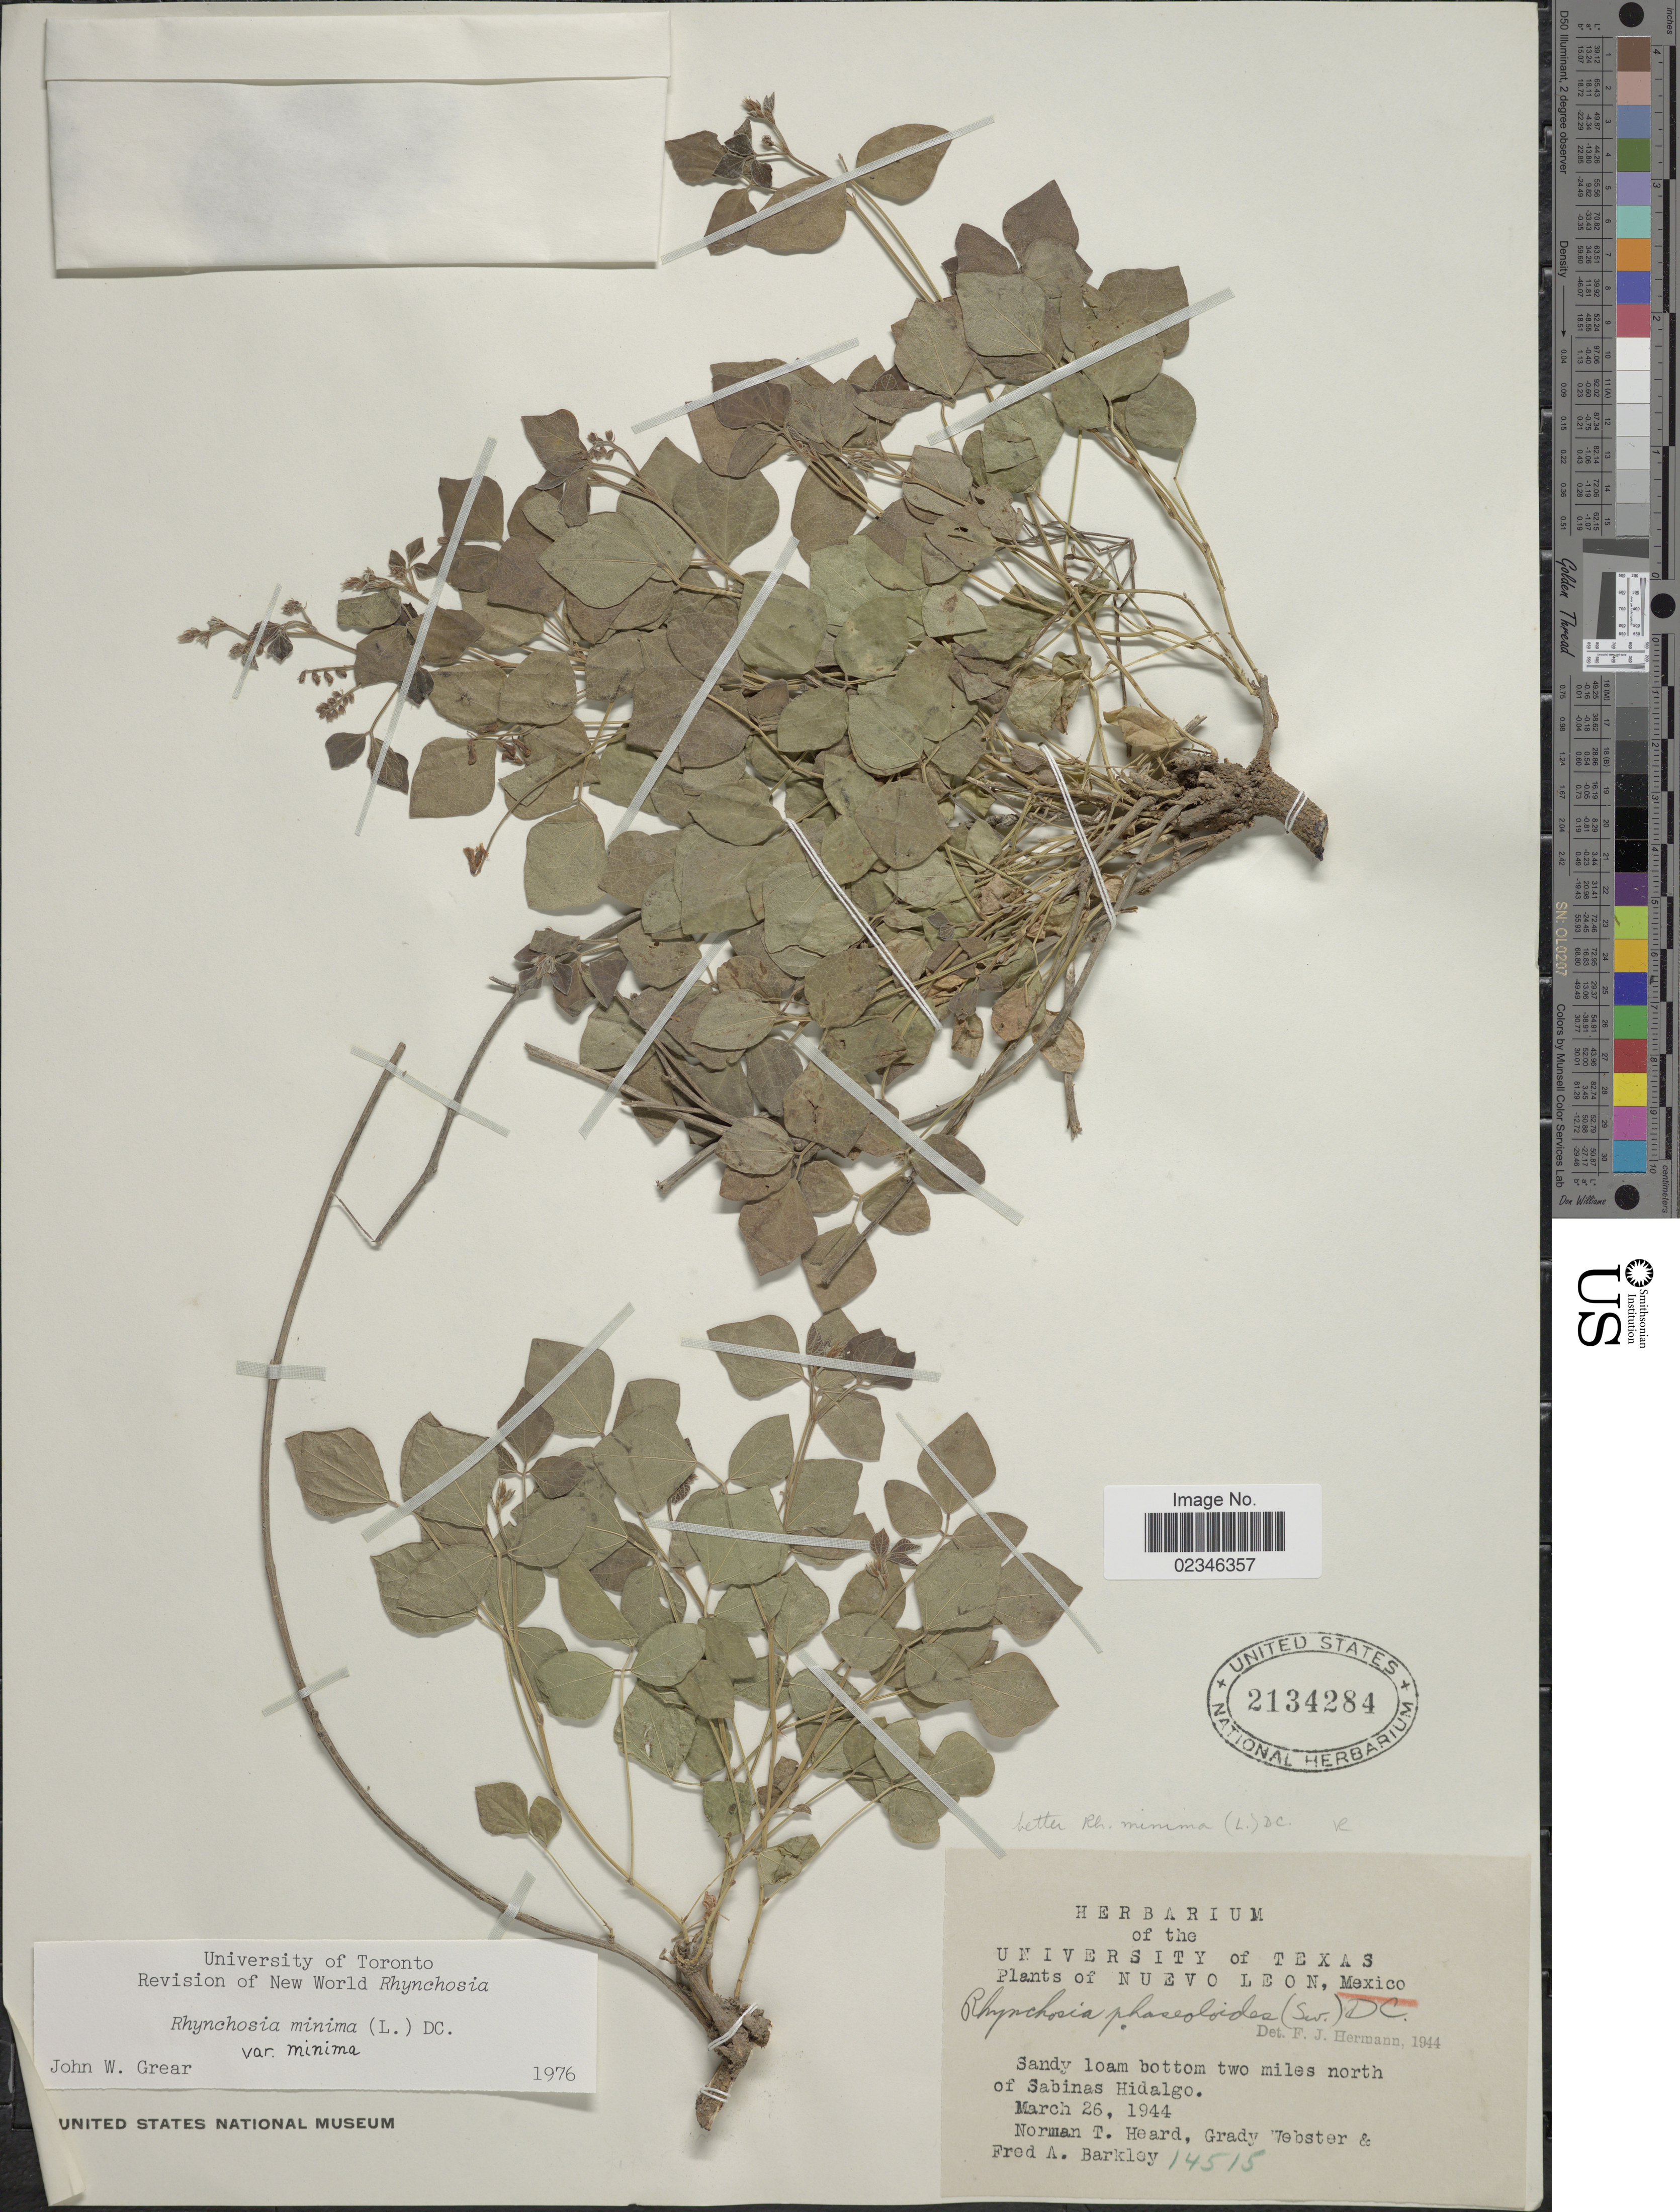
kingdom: Plantae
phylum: Tracheophyta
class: Magnoliopsida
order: Fabales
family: Fabaceae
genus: Rhynchosia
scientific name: Rhynchosia minima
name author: (L.) DC.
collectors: N. Heard, G. L. Webster & F. A. Barkley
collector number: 14515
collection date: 1944-03-26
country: Mexico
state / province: Nuevo León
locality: Sandy loam bottom two miles north of Sabinas Hidalgo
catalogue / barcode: US 2134284